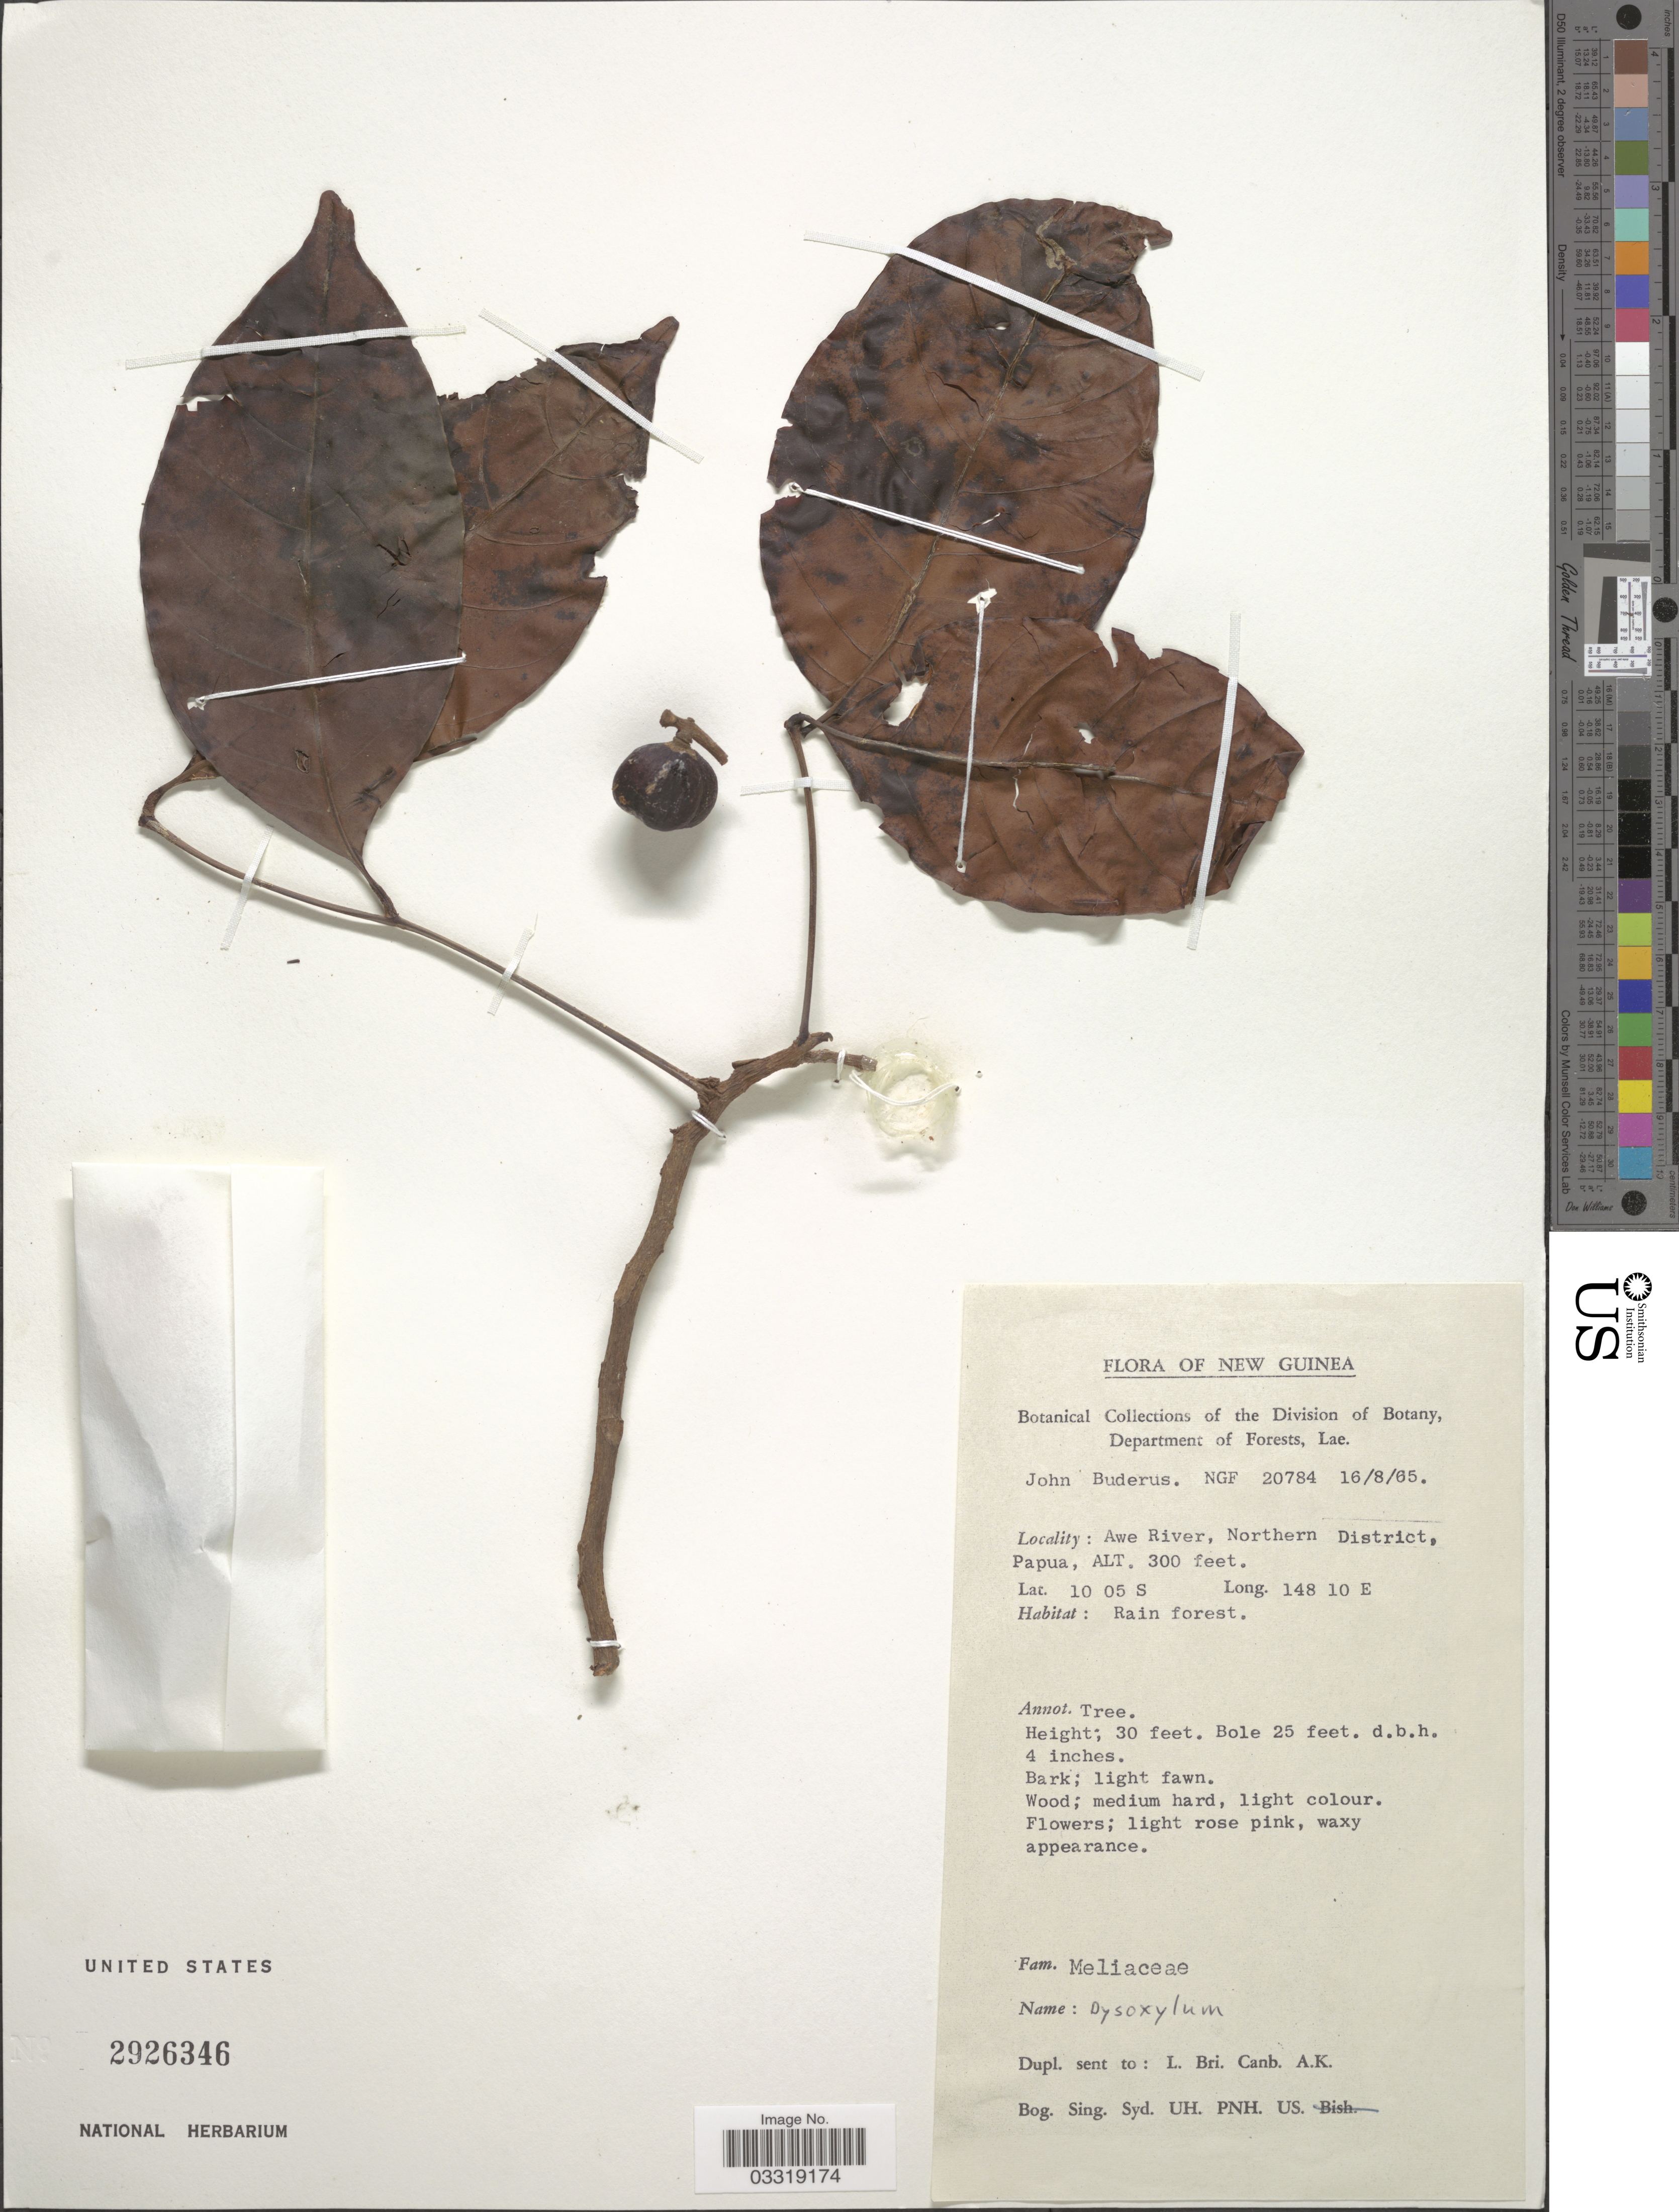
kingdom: Plantae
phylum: Tracheophyta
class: Magnoliopsida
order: Sapindales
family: Meliaceae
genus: Prasoxylon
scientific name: Prasoxylon alliaceum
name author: (Blume) M. Roem.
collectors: J. Buderus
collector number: NGF 20784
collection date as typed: Transcribed d/m/y: 16/8/65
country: Papua New Guinea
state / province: Northern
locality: New Guinea. Aew River, Northern District, Papua.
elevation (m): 91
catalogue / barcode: US 2926346